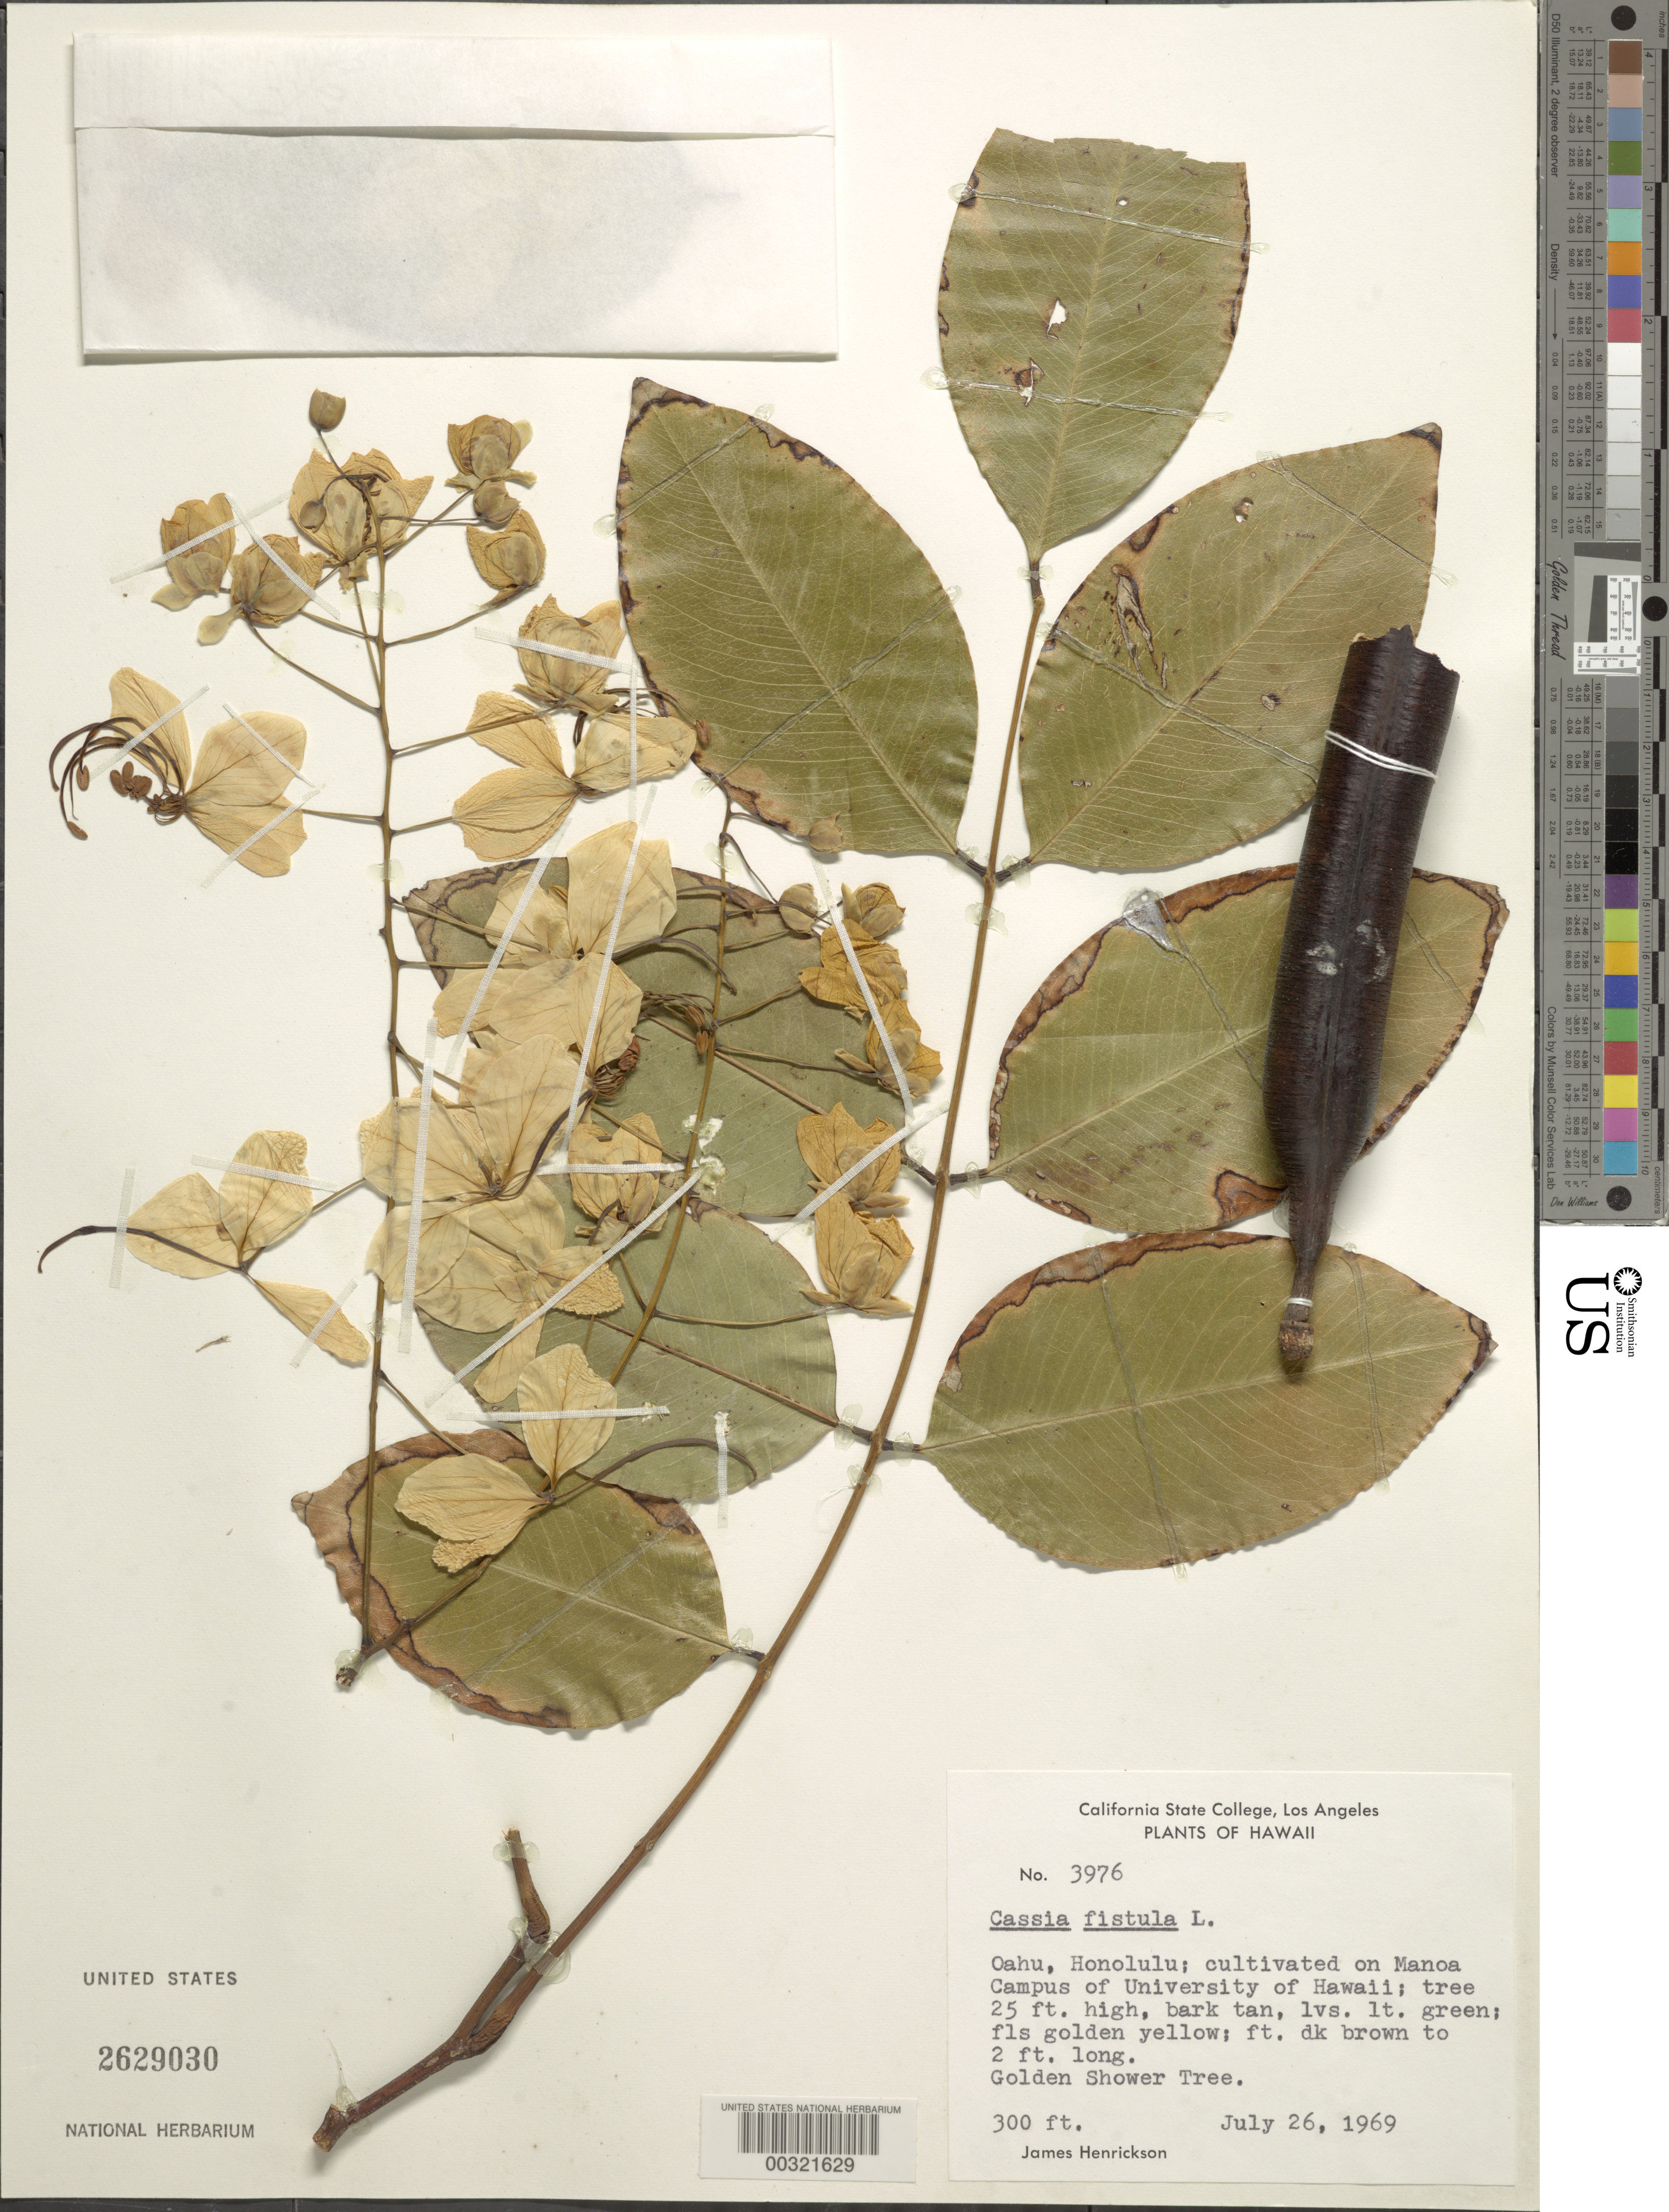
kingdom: Plantae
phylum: Tracheophyta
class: Magnoliopsida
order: Fabales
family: Fabaceae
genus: Cassia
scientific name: Cassia fistula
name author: L.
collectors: J. S. Henrickson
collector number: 3976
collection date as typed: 26 Jul 1969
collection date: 1969-07-26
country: United States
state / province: Hawaii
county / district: Honolulu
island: Oahu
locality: Honolulu, on manoa campus of University of Hawaii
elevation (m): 91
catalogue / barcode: US 2629030